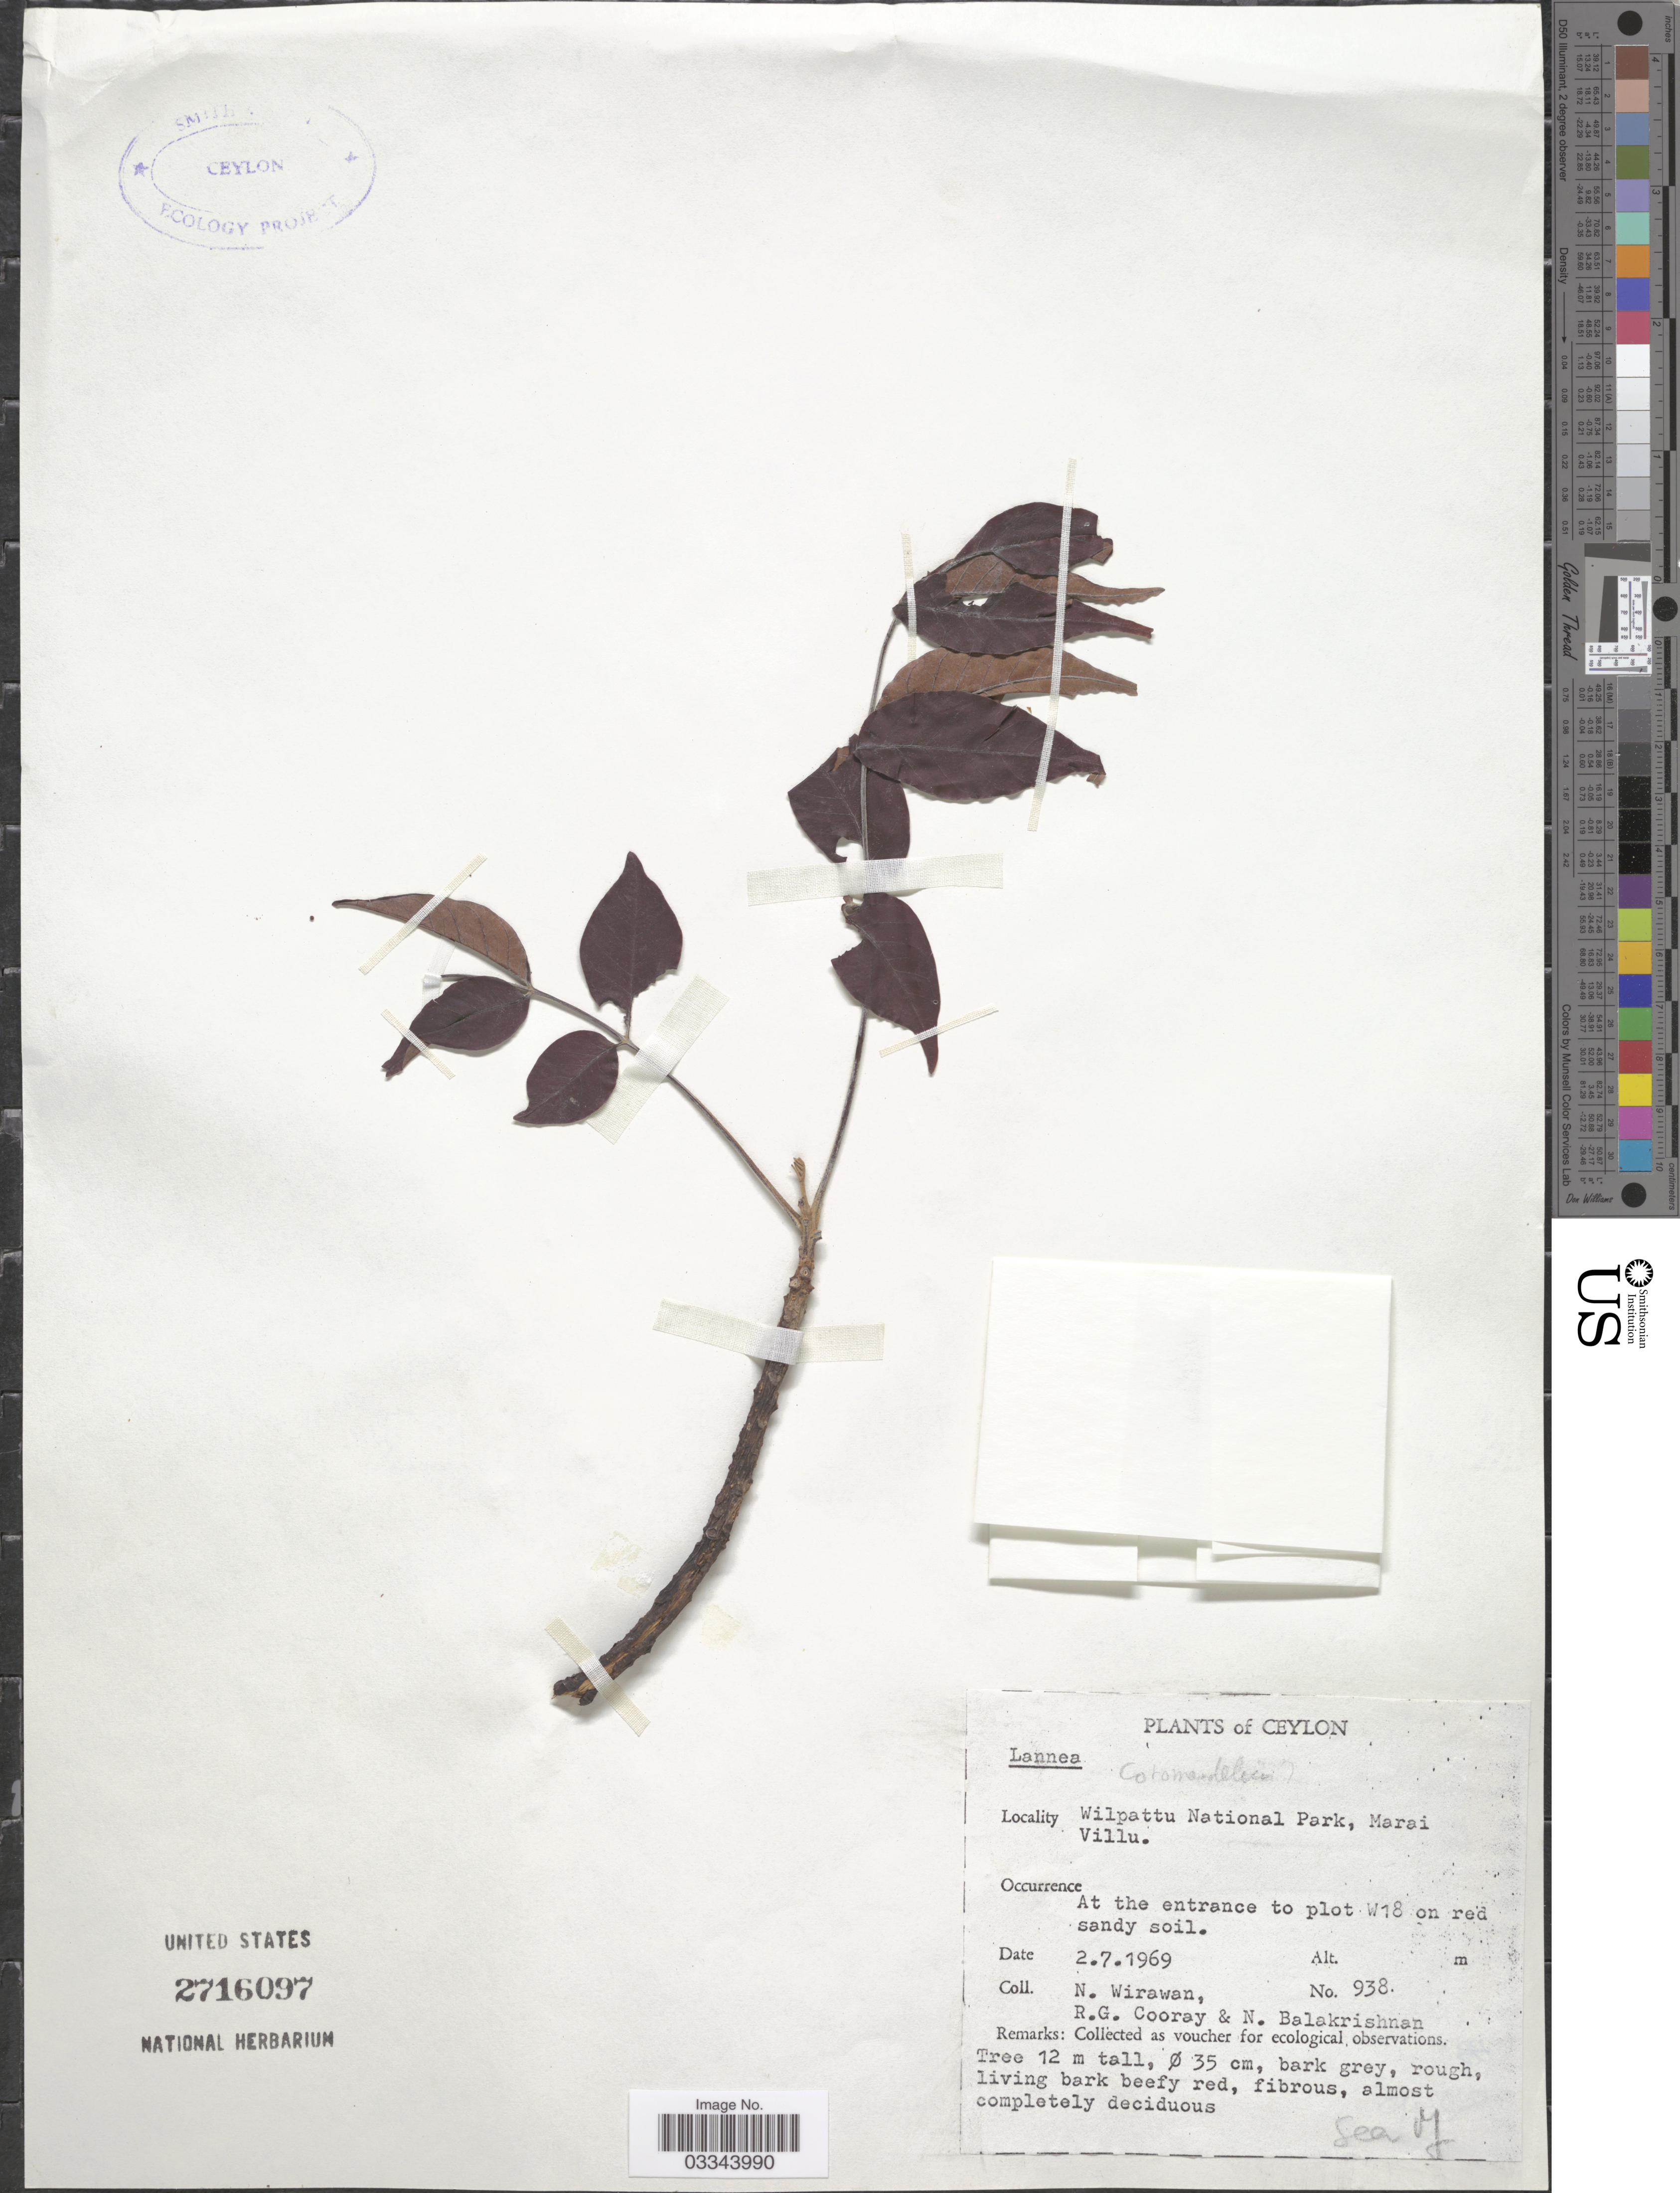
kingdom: Plantae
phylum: Tracheophyta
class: Magnoliopsida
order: Sapindales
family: Anacardiaceae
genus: Lannea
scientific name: Lannea coromandelica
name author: (Houtt.) Merr.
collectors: N. Wirawan, R. Cooray & N. Balakrishnan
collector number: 938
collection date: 1969-07-02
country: Sri Lanka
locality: Ceylon, Wilpattu National Park, Marai Villu, At the entrance to plot W18 on red sandy soil.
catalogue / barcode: US 2716097